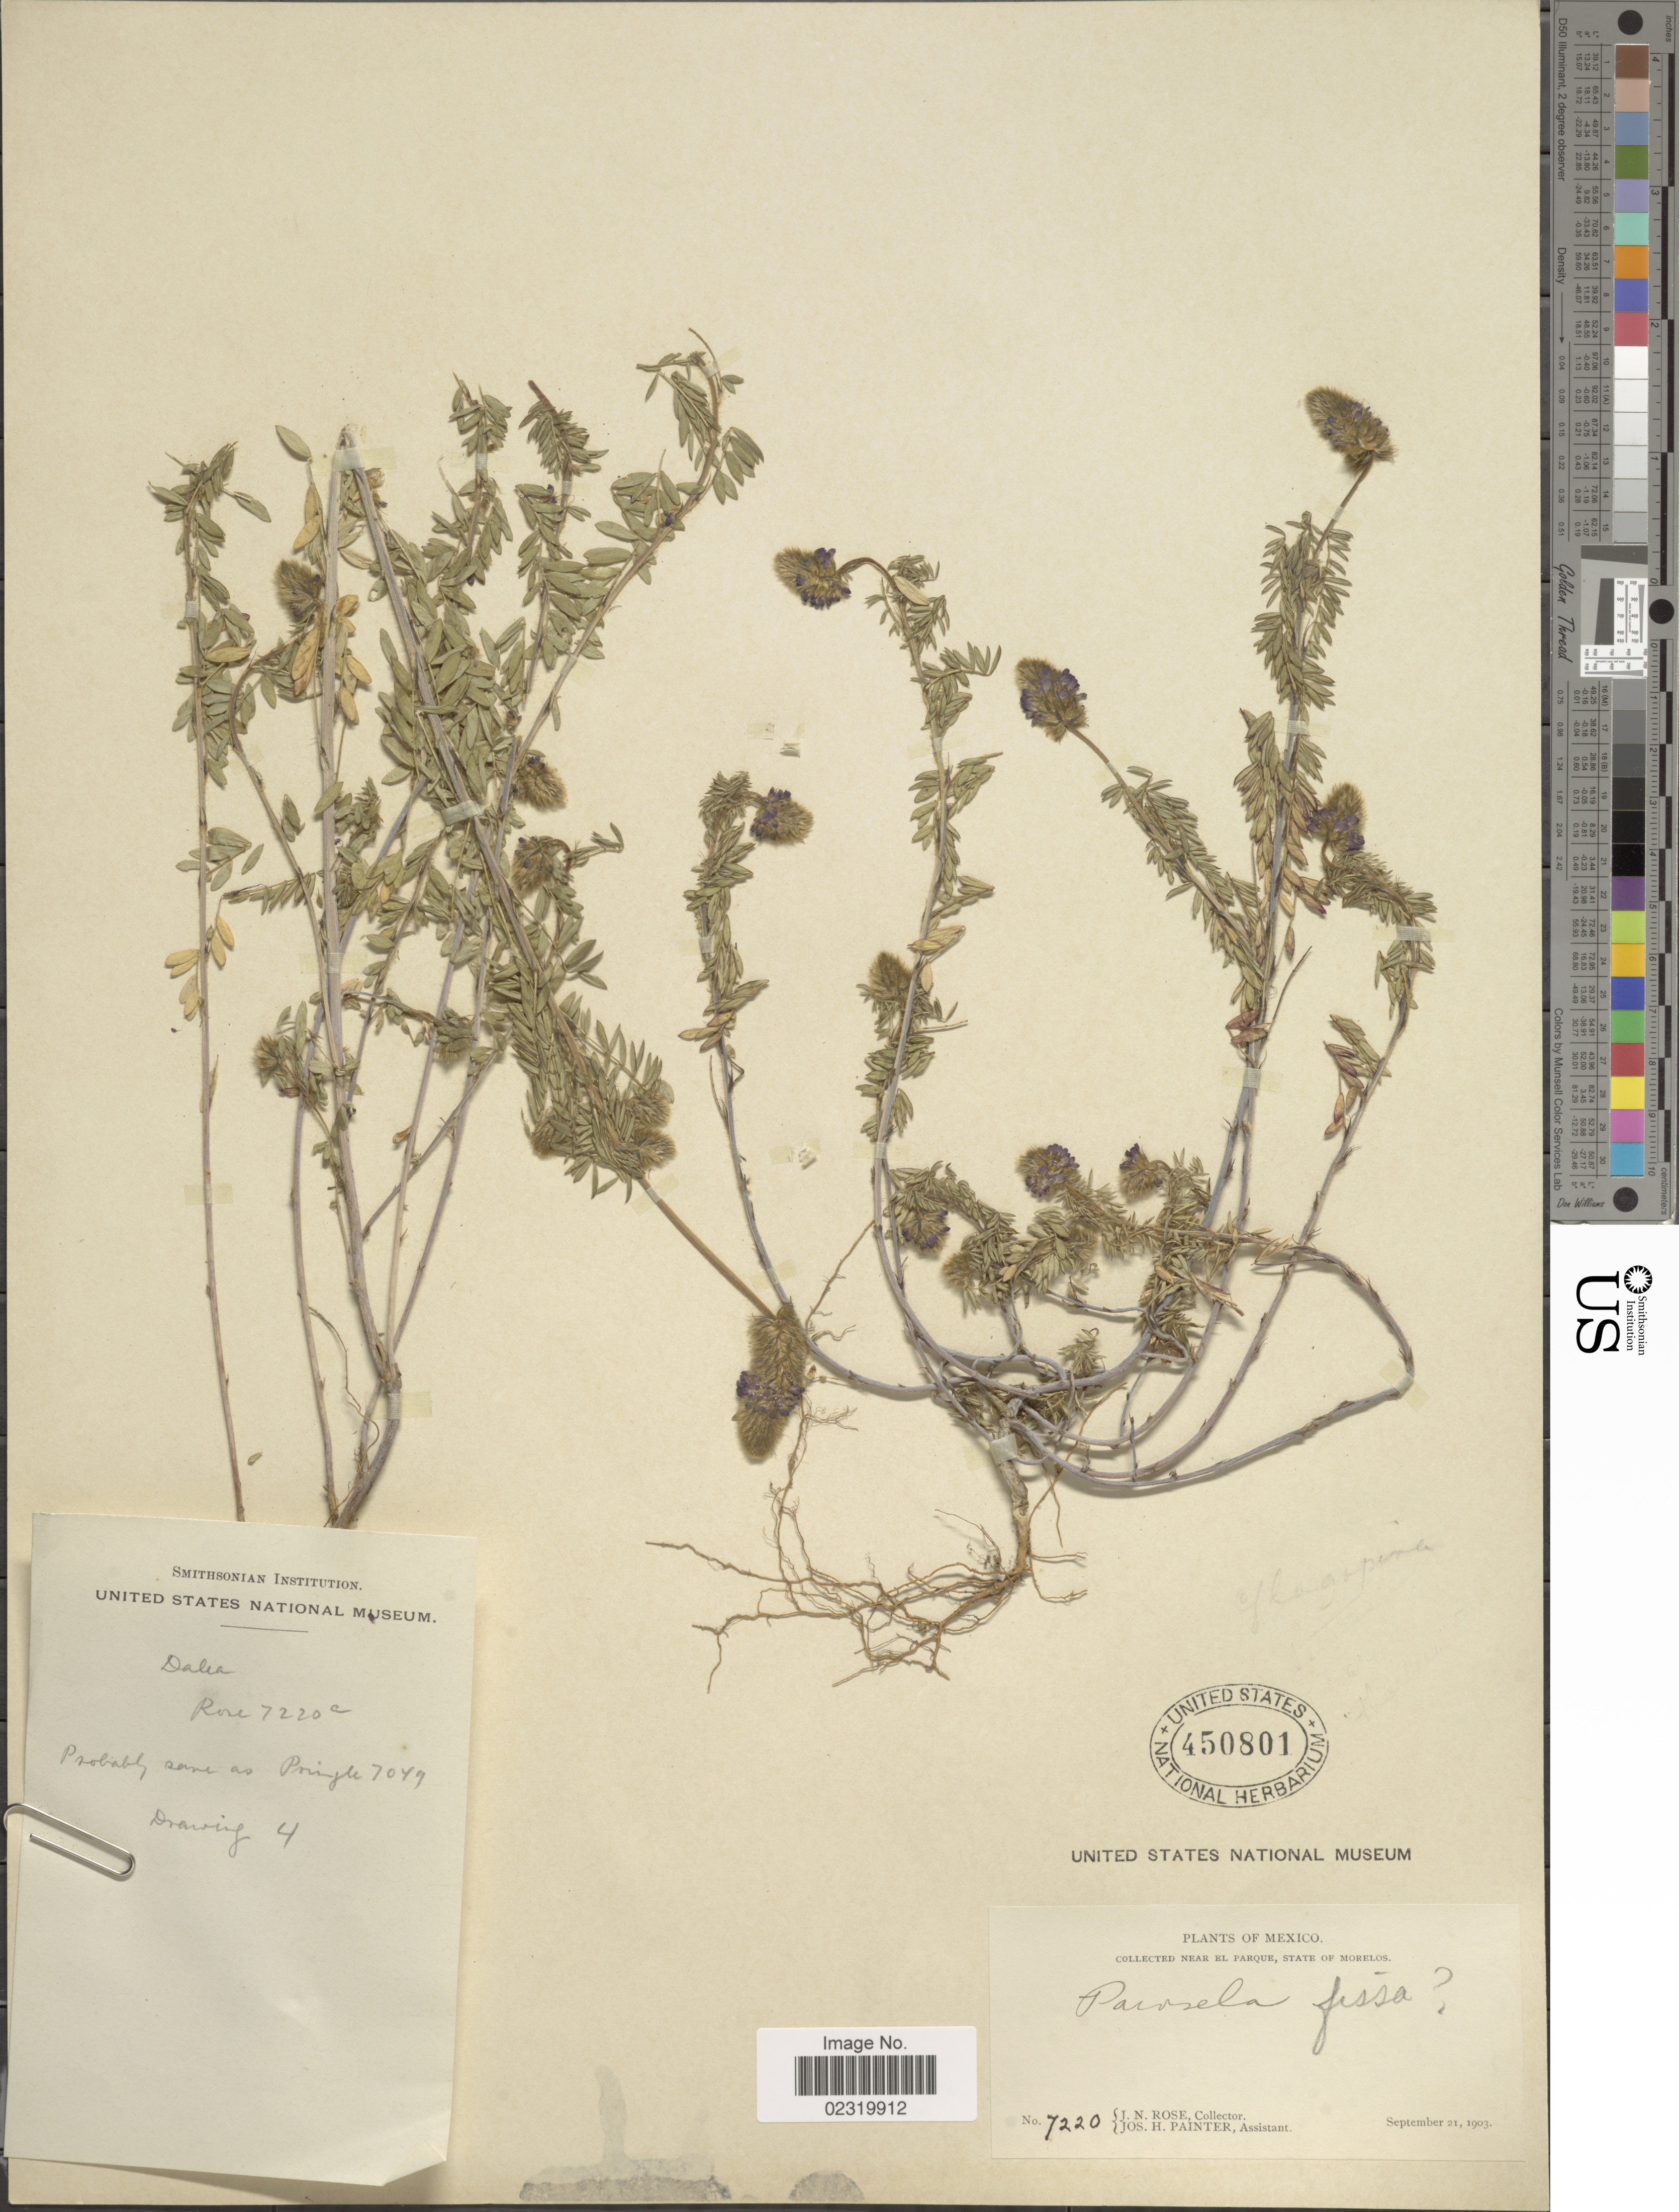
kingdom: Plantae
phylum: Tracheophyta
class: Magnoliopsida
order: Fabales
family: Fabaceae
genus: Dalea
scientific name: Dalea reclinata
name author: (Cav.) Willd.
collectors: J. N. Rose & J. H. Painter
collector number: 7220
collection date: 1903-09-21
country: Mexico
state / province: Morelos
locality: Near El Parque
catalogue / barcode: US 450801